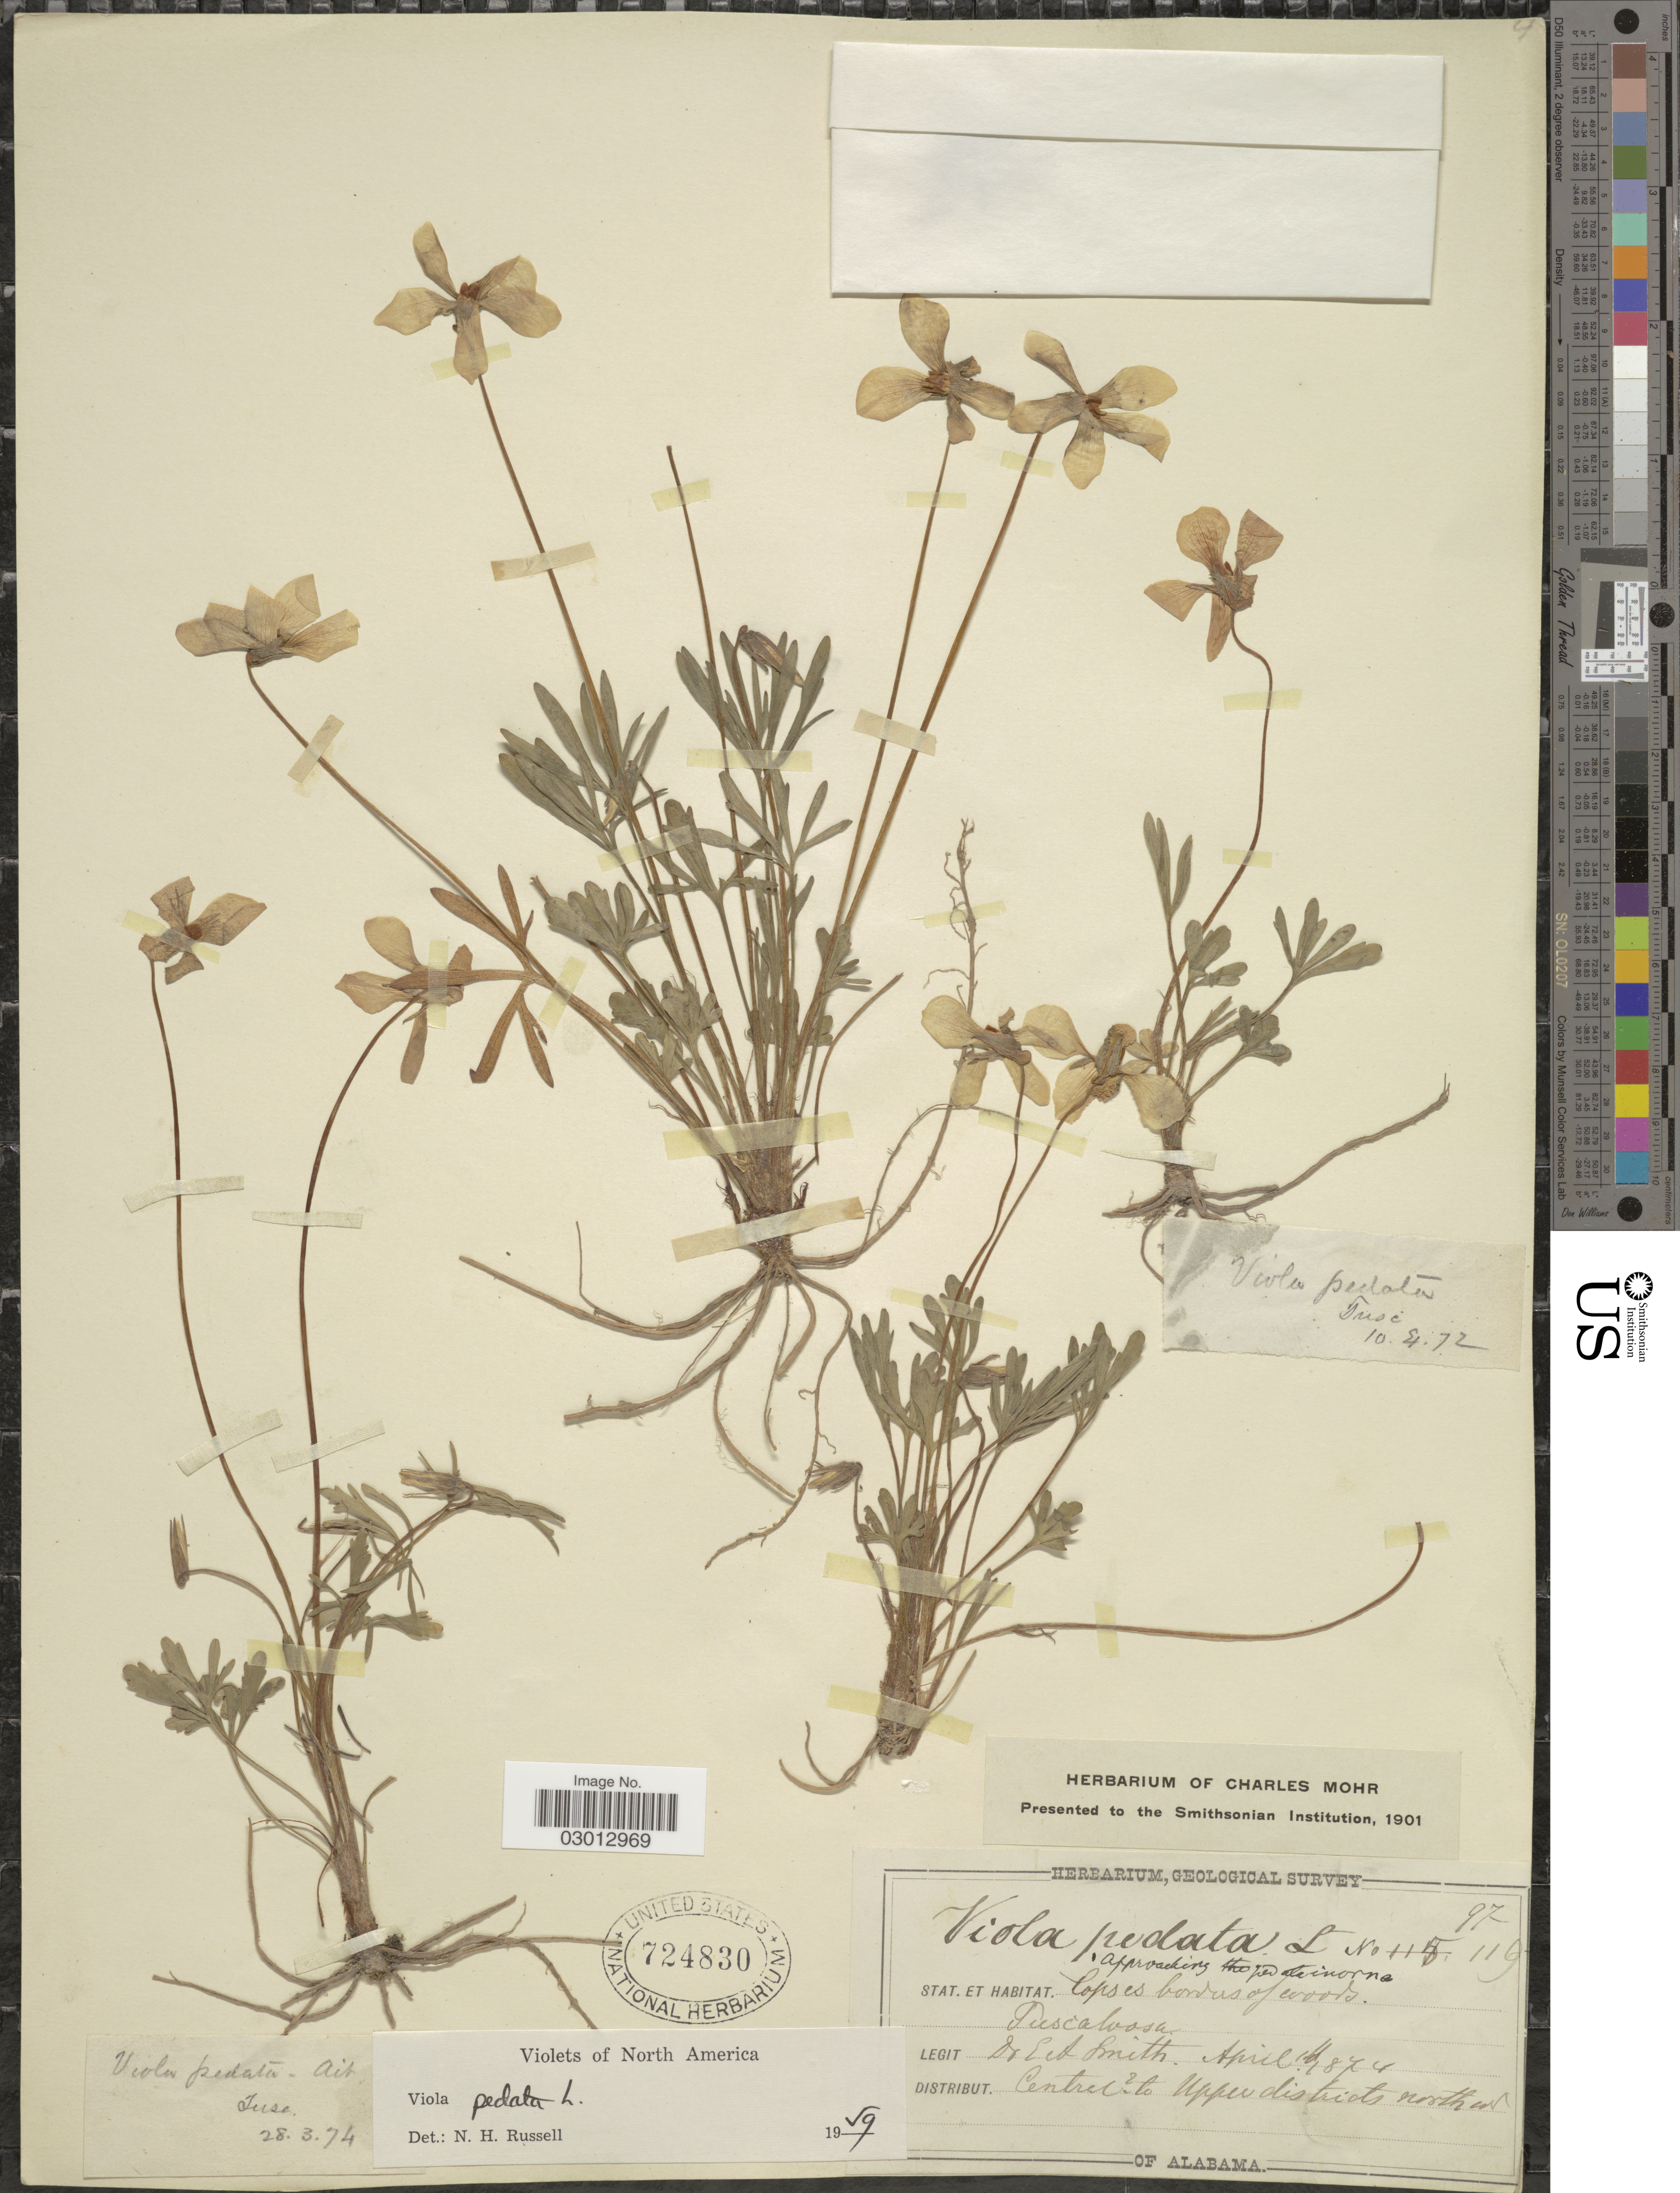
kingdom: Plantae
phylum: Tracheophyta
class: Magnoliopsida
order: Malpighiales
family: Violaceae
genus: Viola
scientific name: Viola pedata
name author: L.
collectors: E. A. Smith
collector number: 97/119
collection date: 1874-04-16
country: United States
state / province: Alabama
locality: Central to Upper district north w. Tuscaloosa.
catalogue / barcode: US 724830